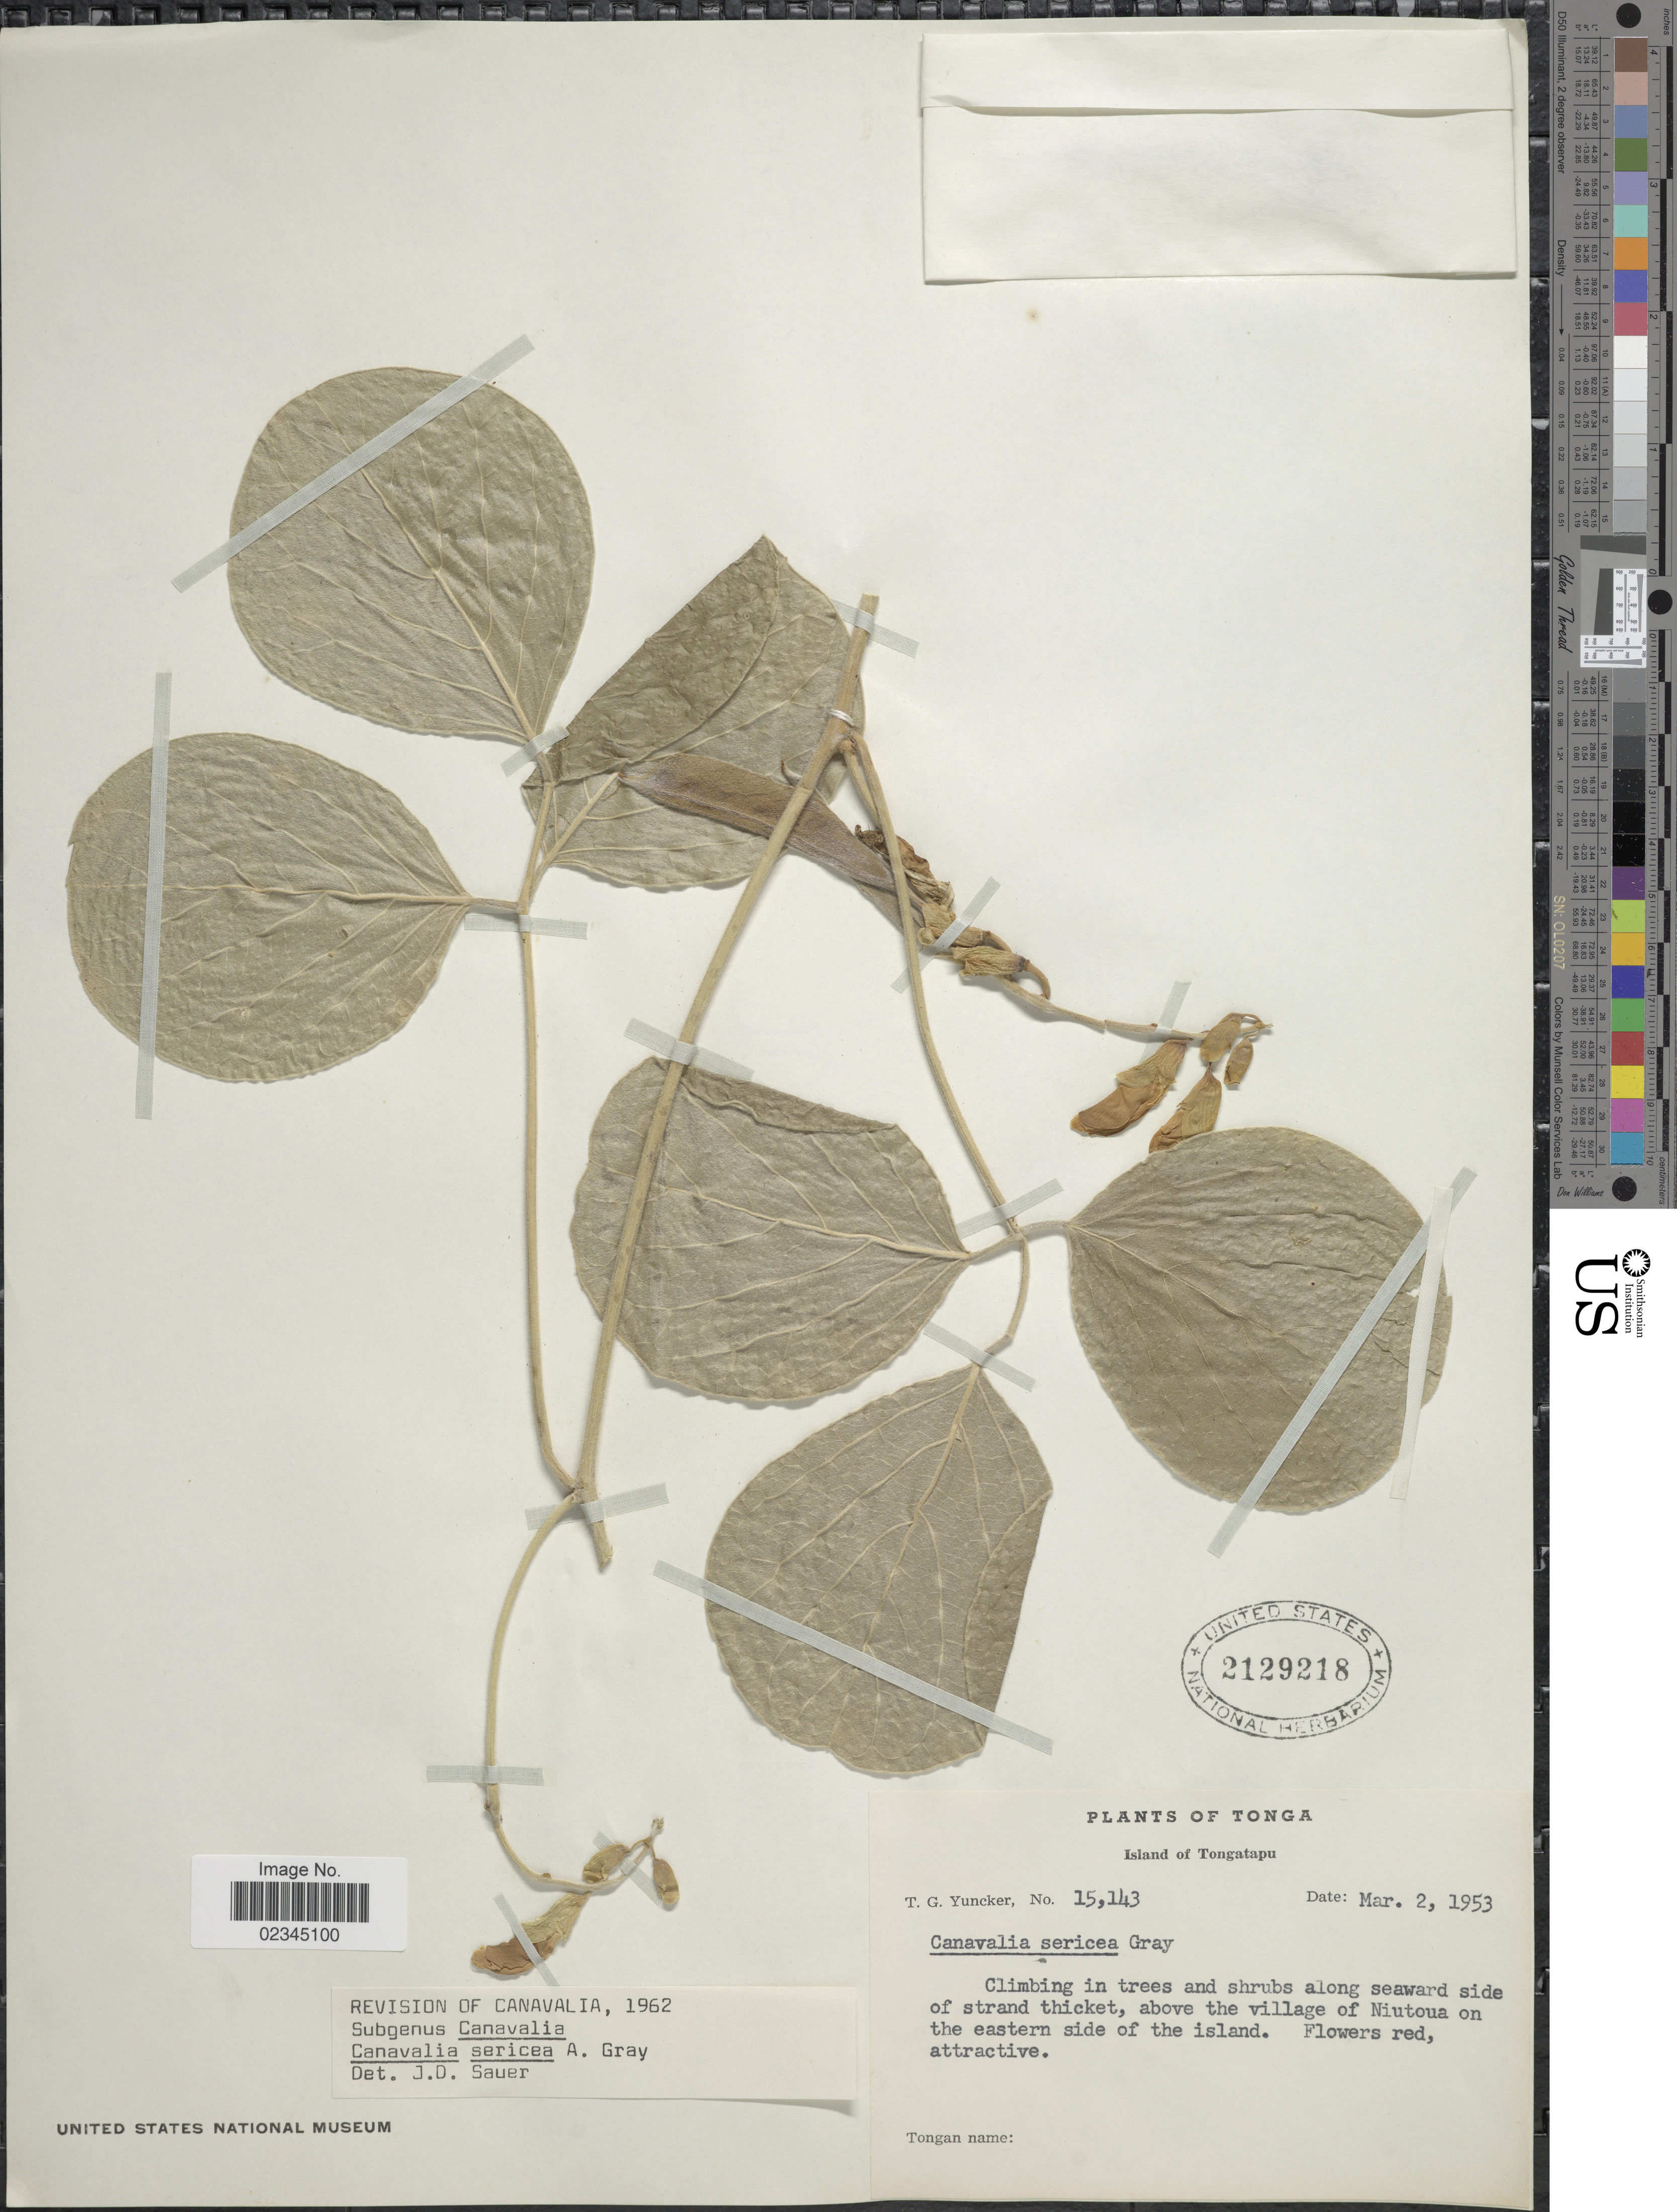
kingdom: Plantae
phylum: Tracheophyta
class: Magnoliopsida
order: Fabales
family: Fabaceae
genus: Canavalia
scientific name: Canavalia sericea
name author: A. Gray in Wilkes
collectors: T. G. Yuncker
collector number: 15143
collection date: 1953-03-02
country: Tonga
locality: Tonga, Island of Tongatapu. Along seawward side of strand thicket, above the village of Niutoua on the eastern side of the island.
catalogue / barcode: US 2129218